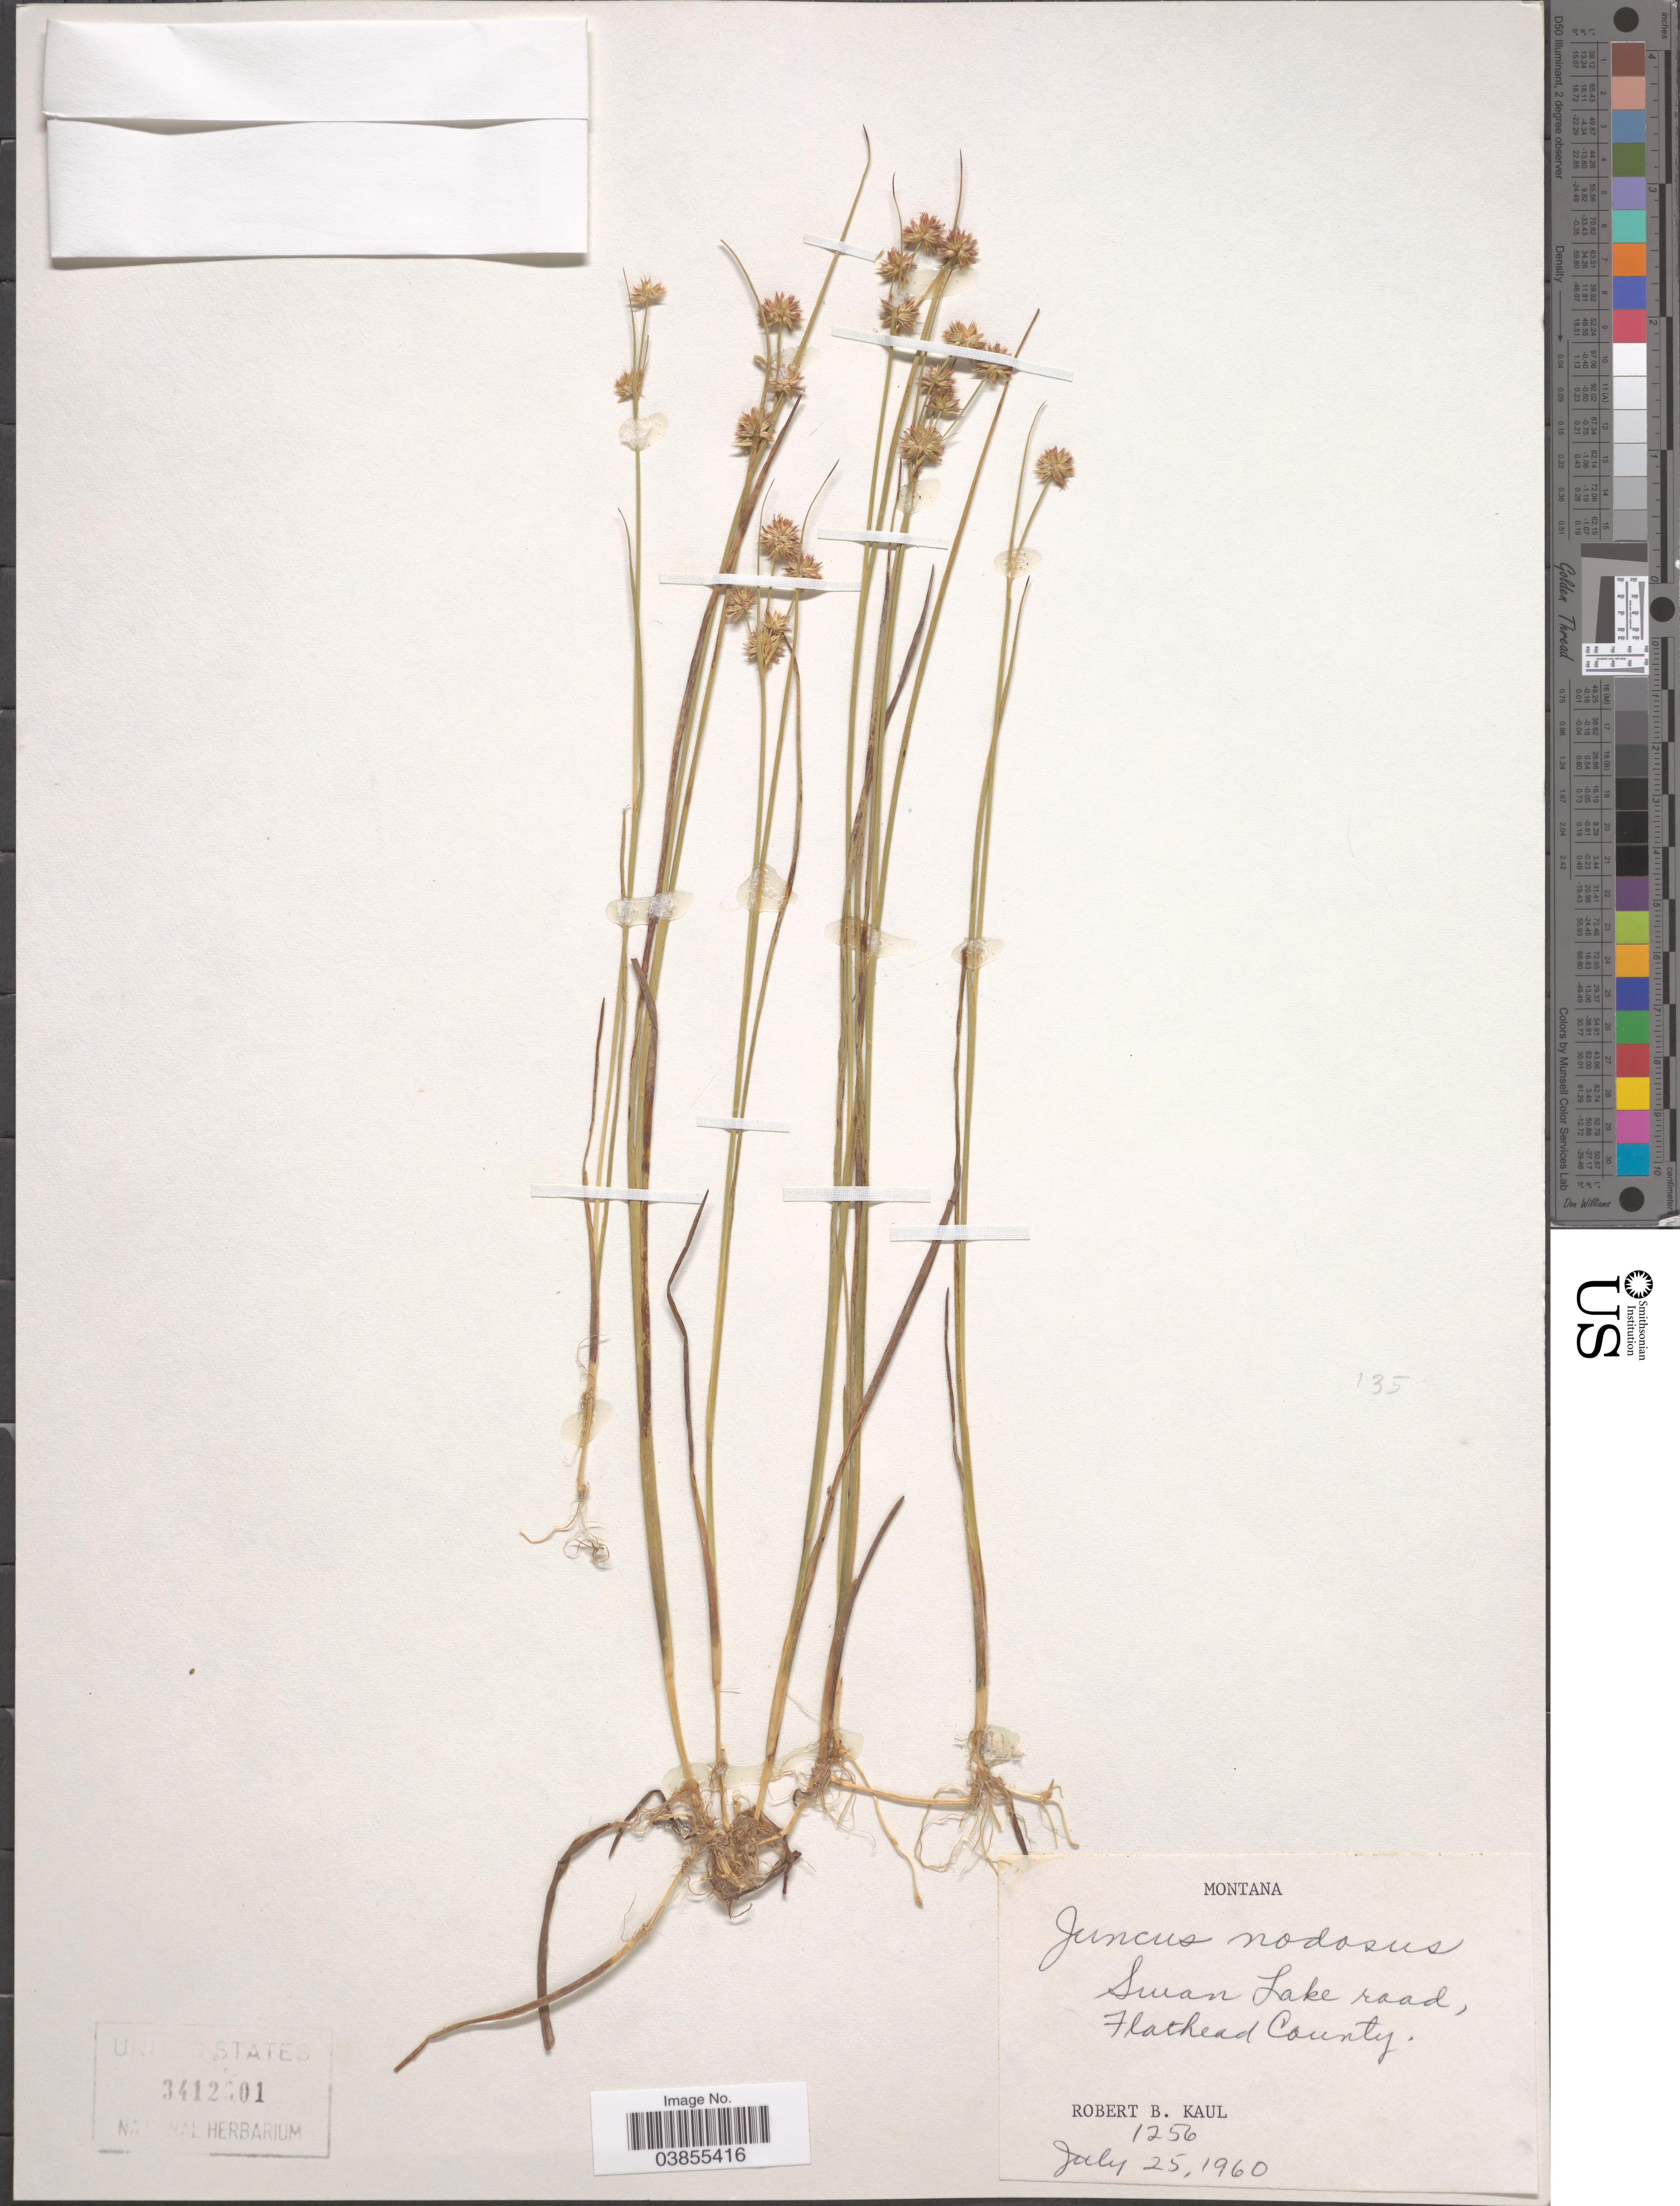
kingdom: Plantae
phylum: Tracheophyta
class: Liliopsida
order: Poales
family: Juncaceae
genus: Juncus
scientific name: Juncus nodosus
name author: L.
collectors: R. Kaul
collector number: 1256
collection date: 1960-07-25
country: United States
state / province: Montana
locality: Swan Lake road, Flathead County.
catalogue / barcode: US 3412301